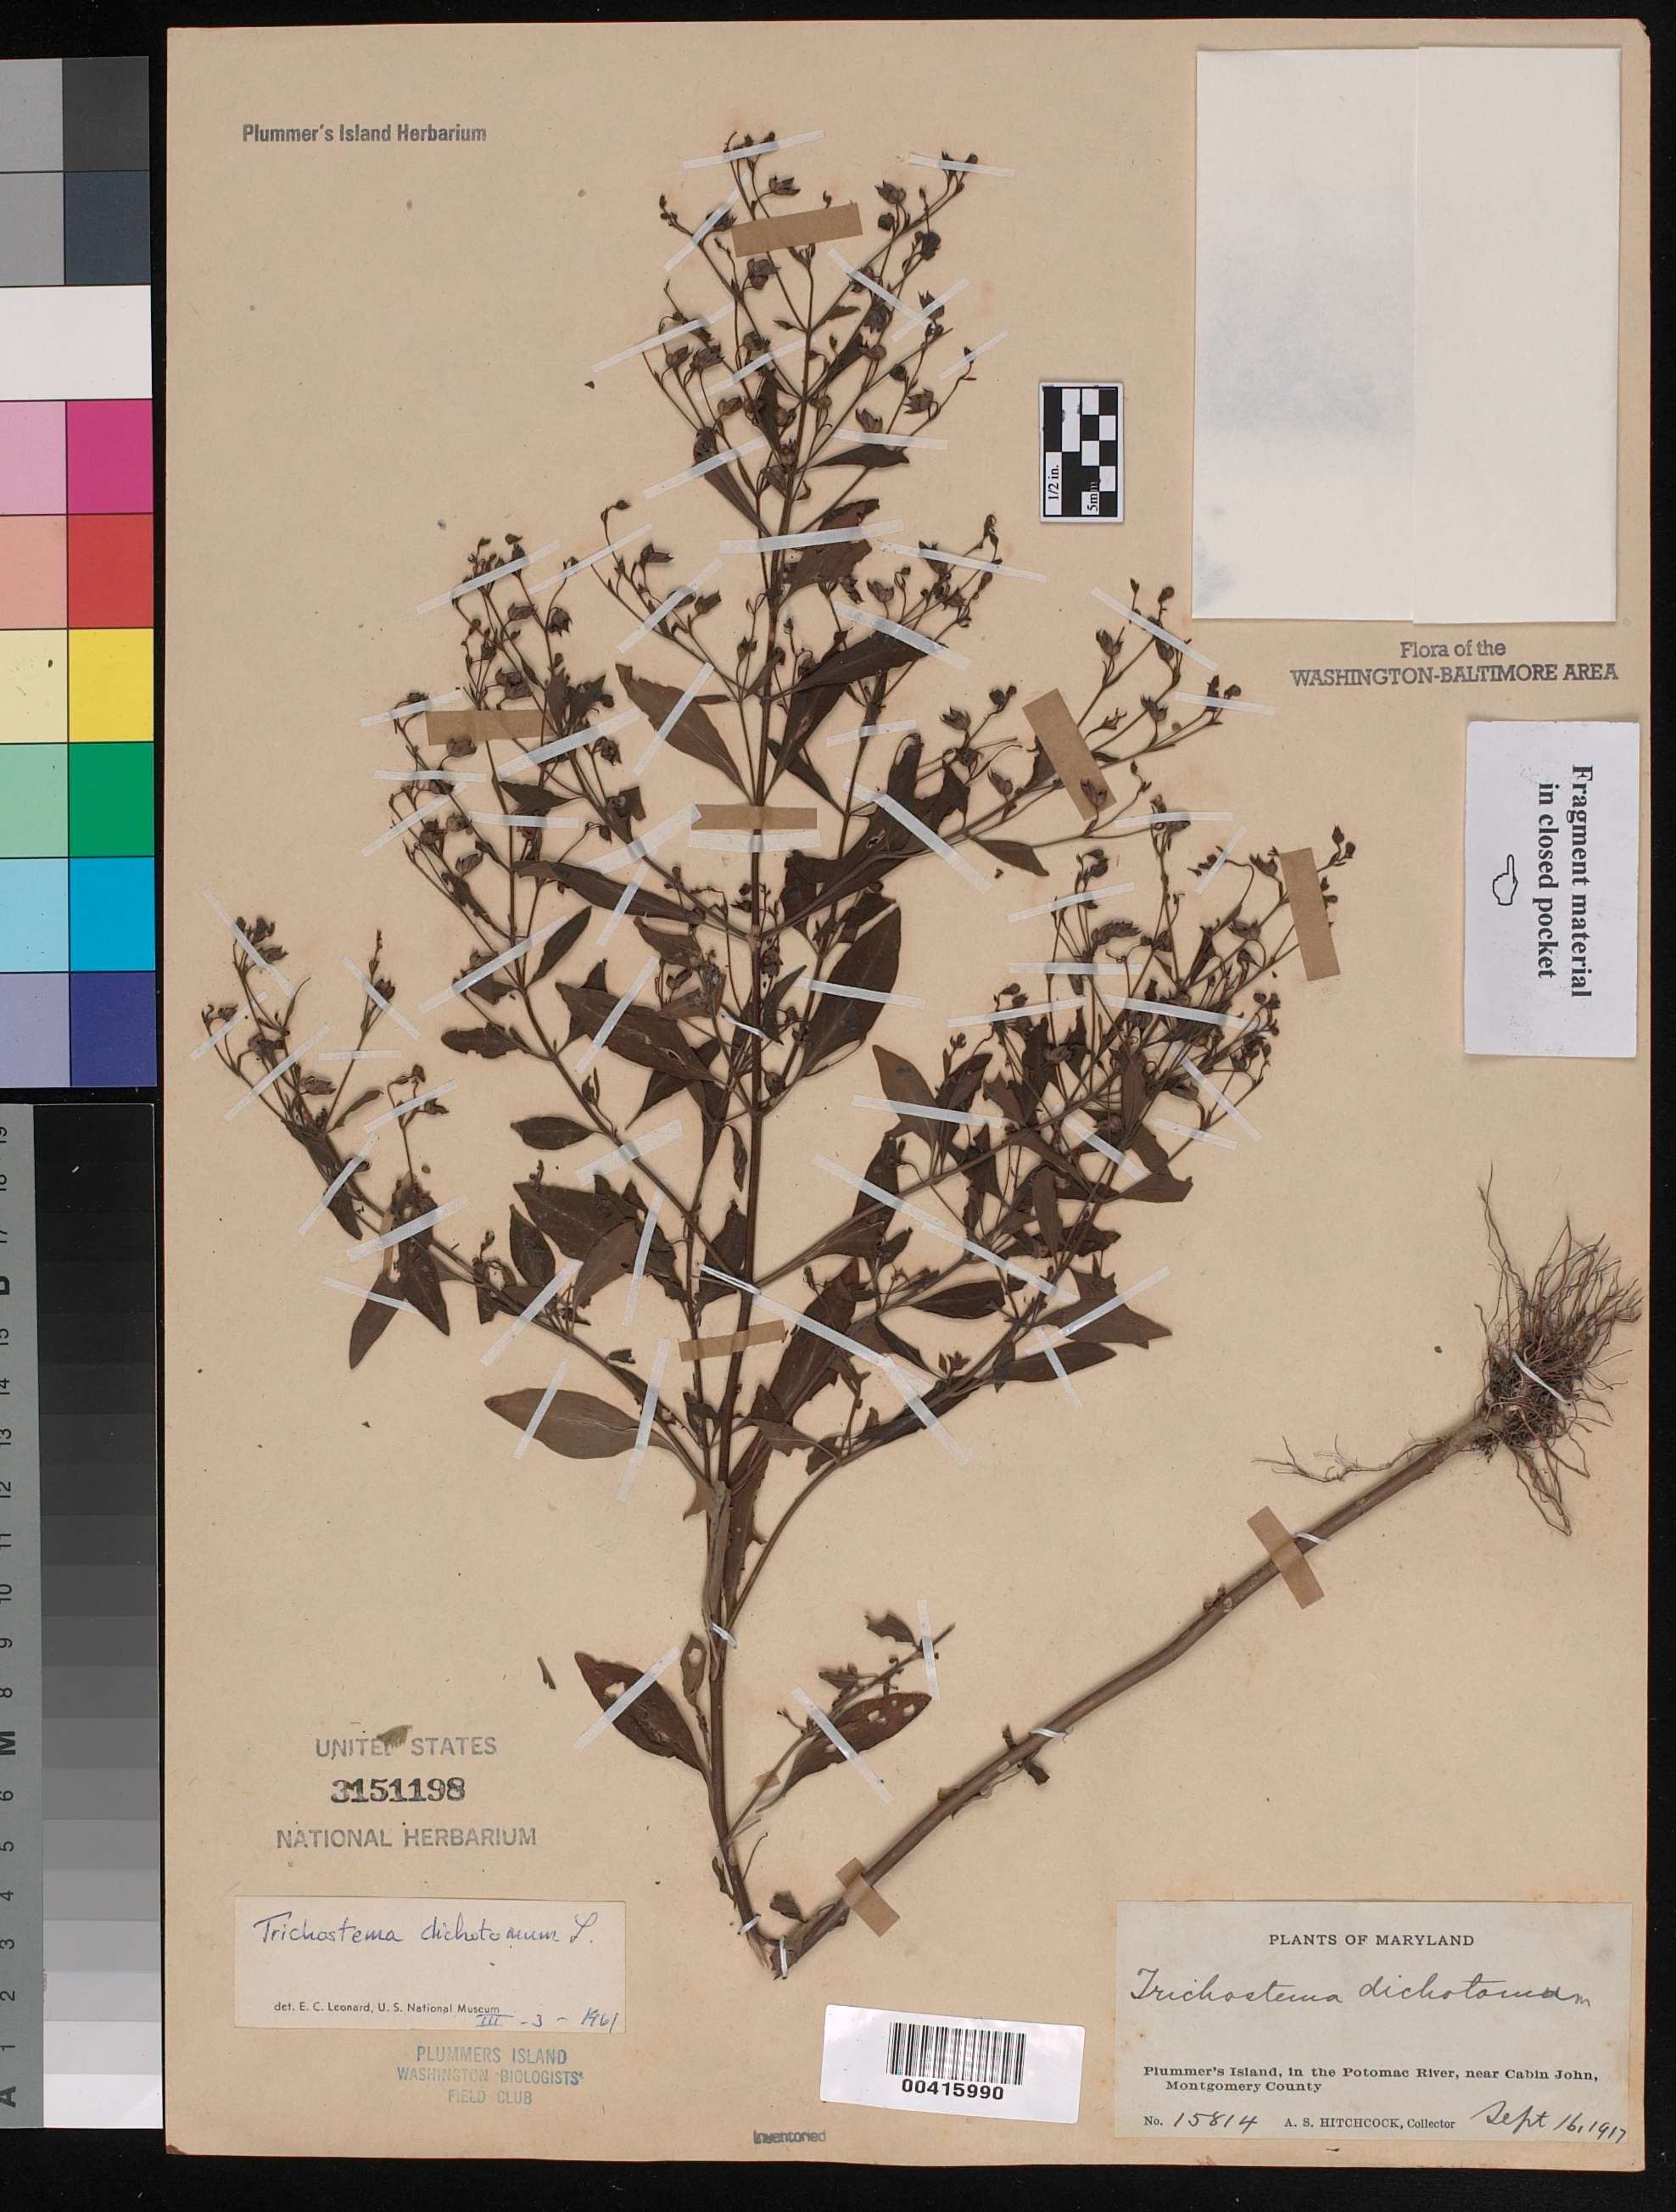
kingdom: Plantae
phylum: Tracheophyta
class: Magnoliopsida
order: Lamiales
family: Lamiaceae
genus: Trichostema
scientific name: Trichostema dichotomum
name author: L.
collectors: A. S. Hitchcock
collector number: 15814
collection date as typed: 16 Sep 1917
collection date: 1917-09-16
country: United States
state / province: Maryland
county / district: Montgomery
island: Plummers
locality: Plummer's Island C. & O. Canal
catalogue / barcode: US 3151198